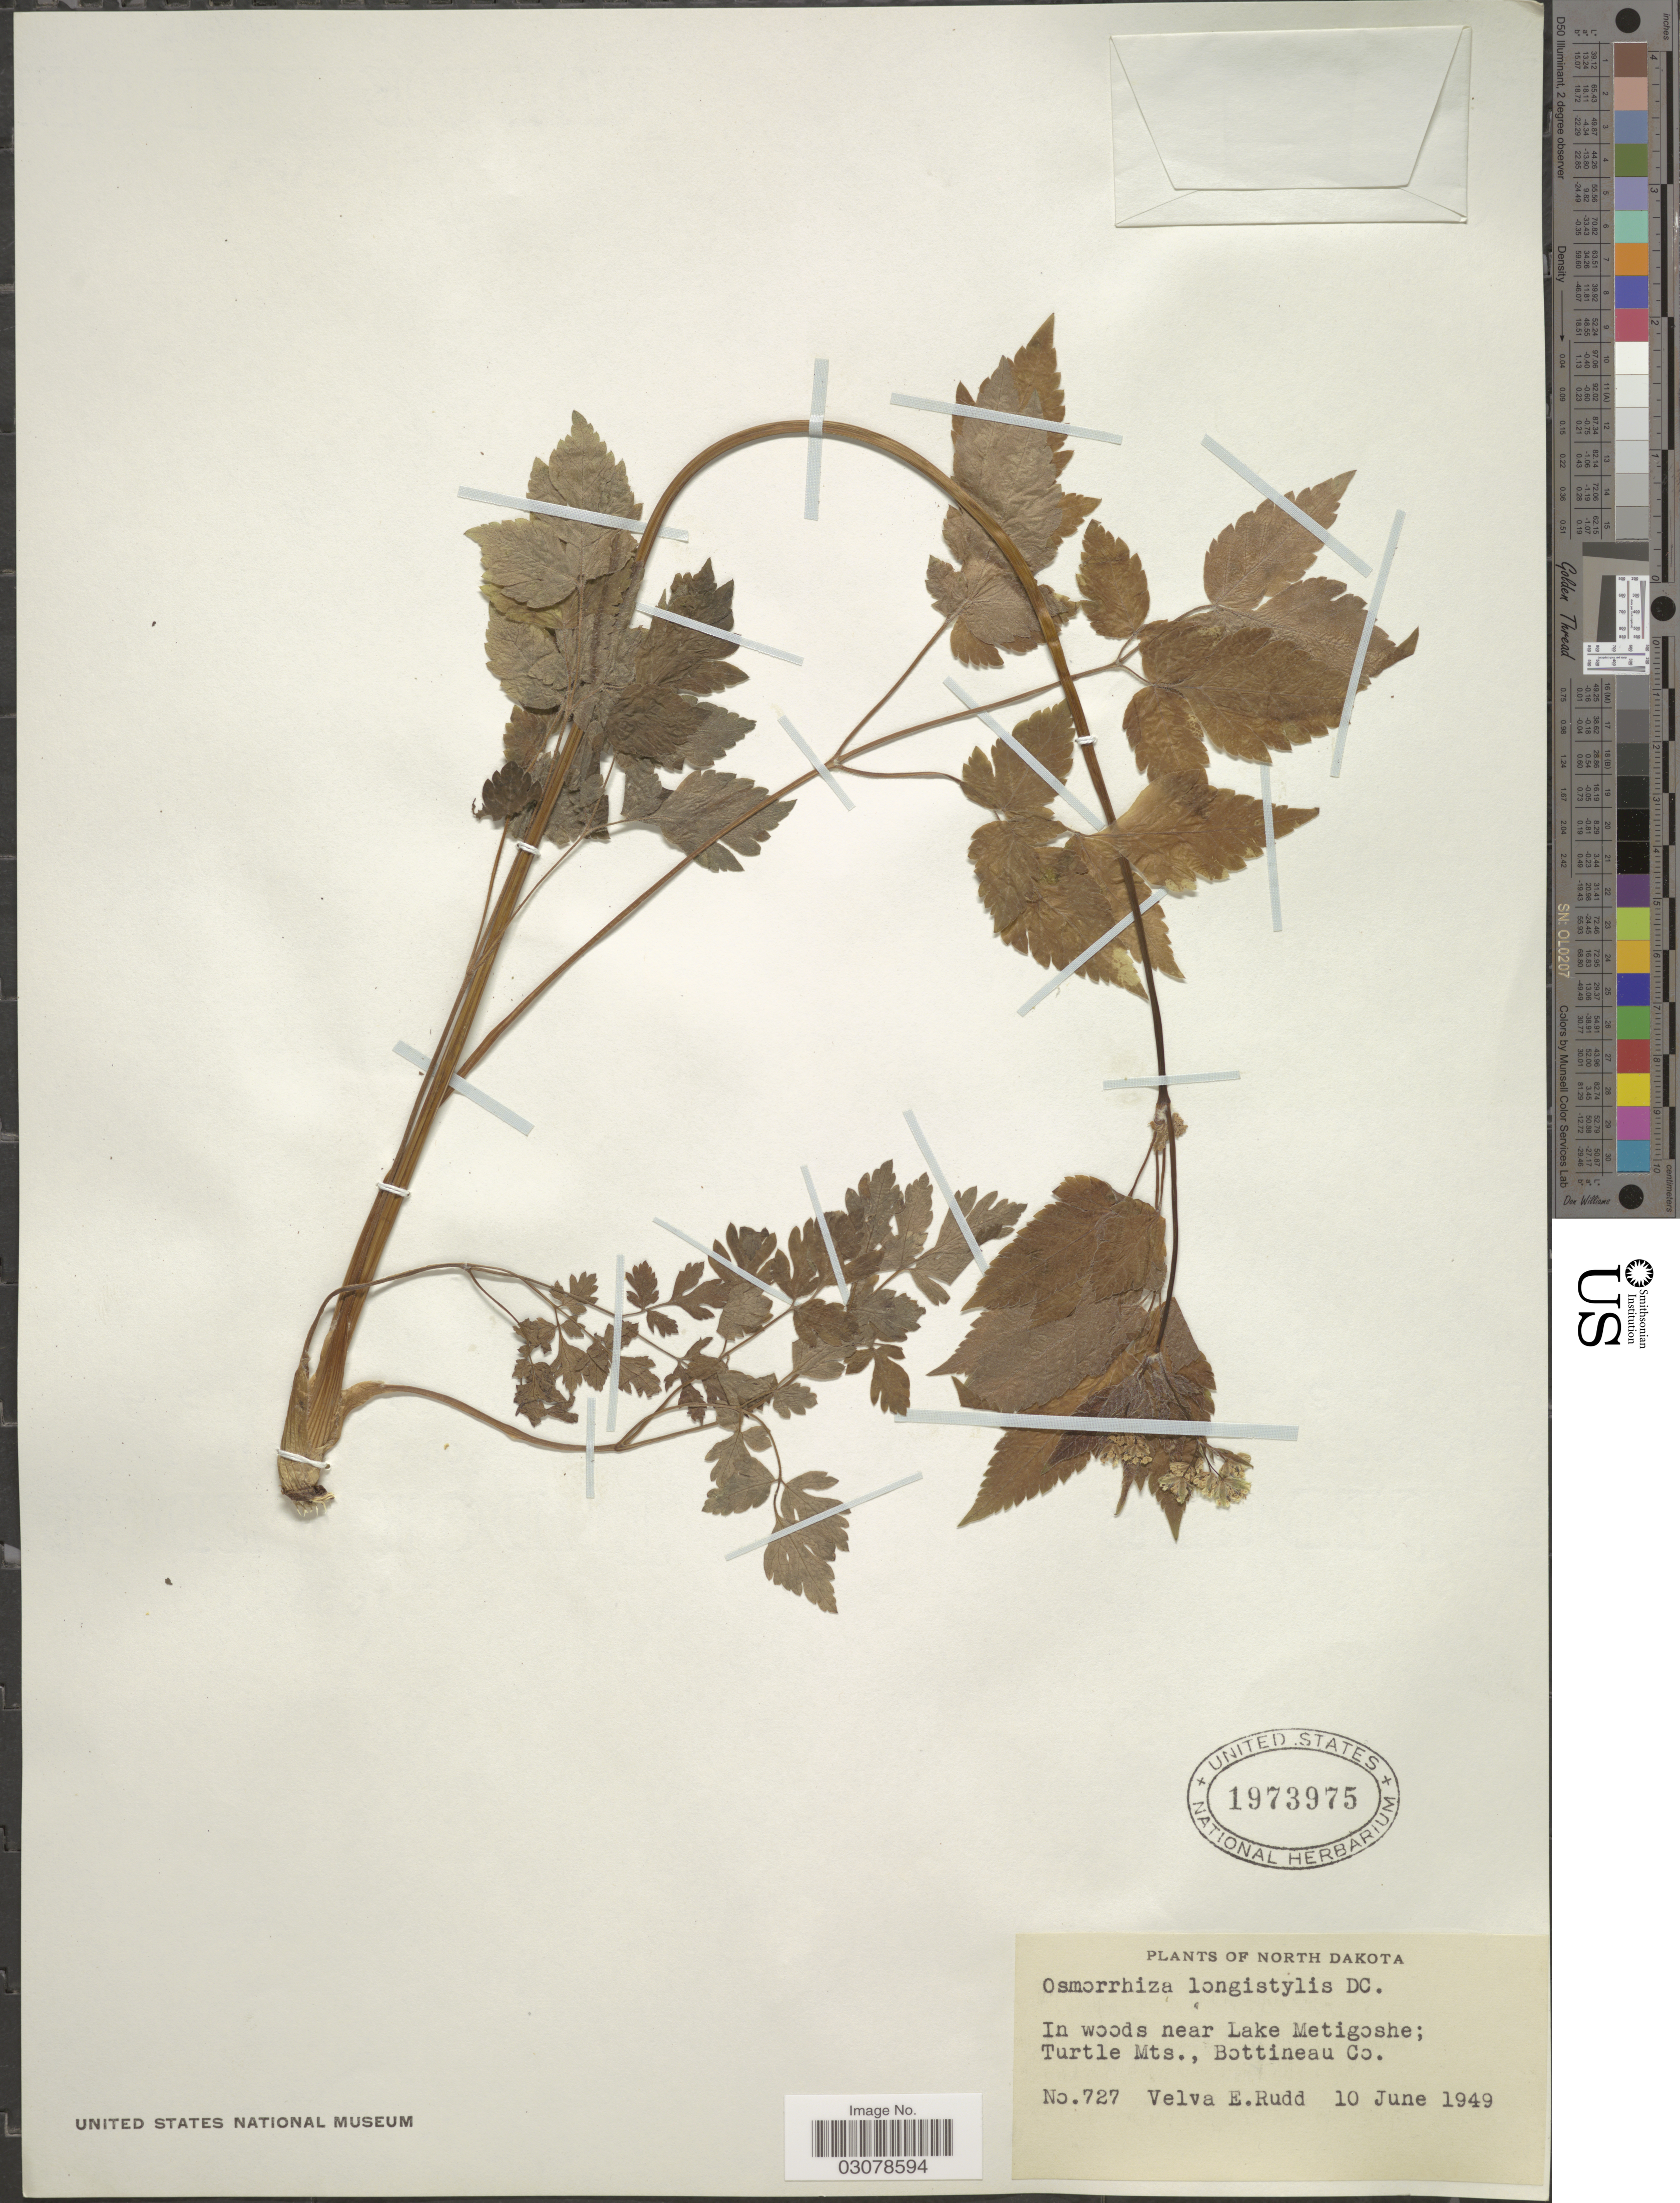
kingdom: Plantae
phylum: Tracheophyta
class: Magnoliopsida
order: Apiales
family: Apiaceae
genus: Osmorhiza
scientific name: Osmorhiza longistylis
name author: (Torr.) DC.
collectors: V. E. Rudd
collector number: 727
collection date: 1949-06-10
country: United States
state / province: North Dakota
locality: In woods near Lake Metigoshe; Turtle Mts., Bottineau Co.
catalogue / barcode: US 1973975